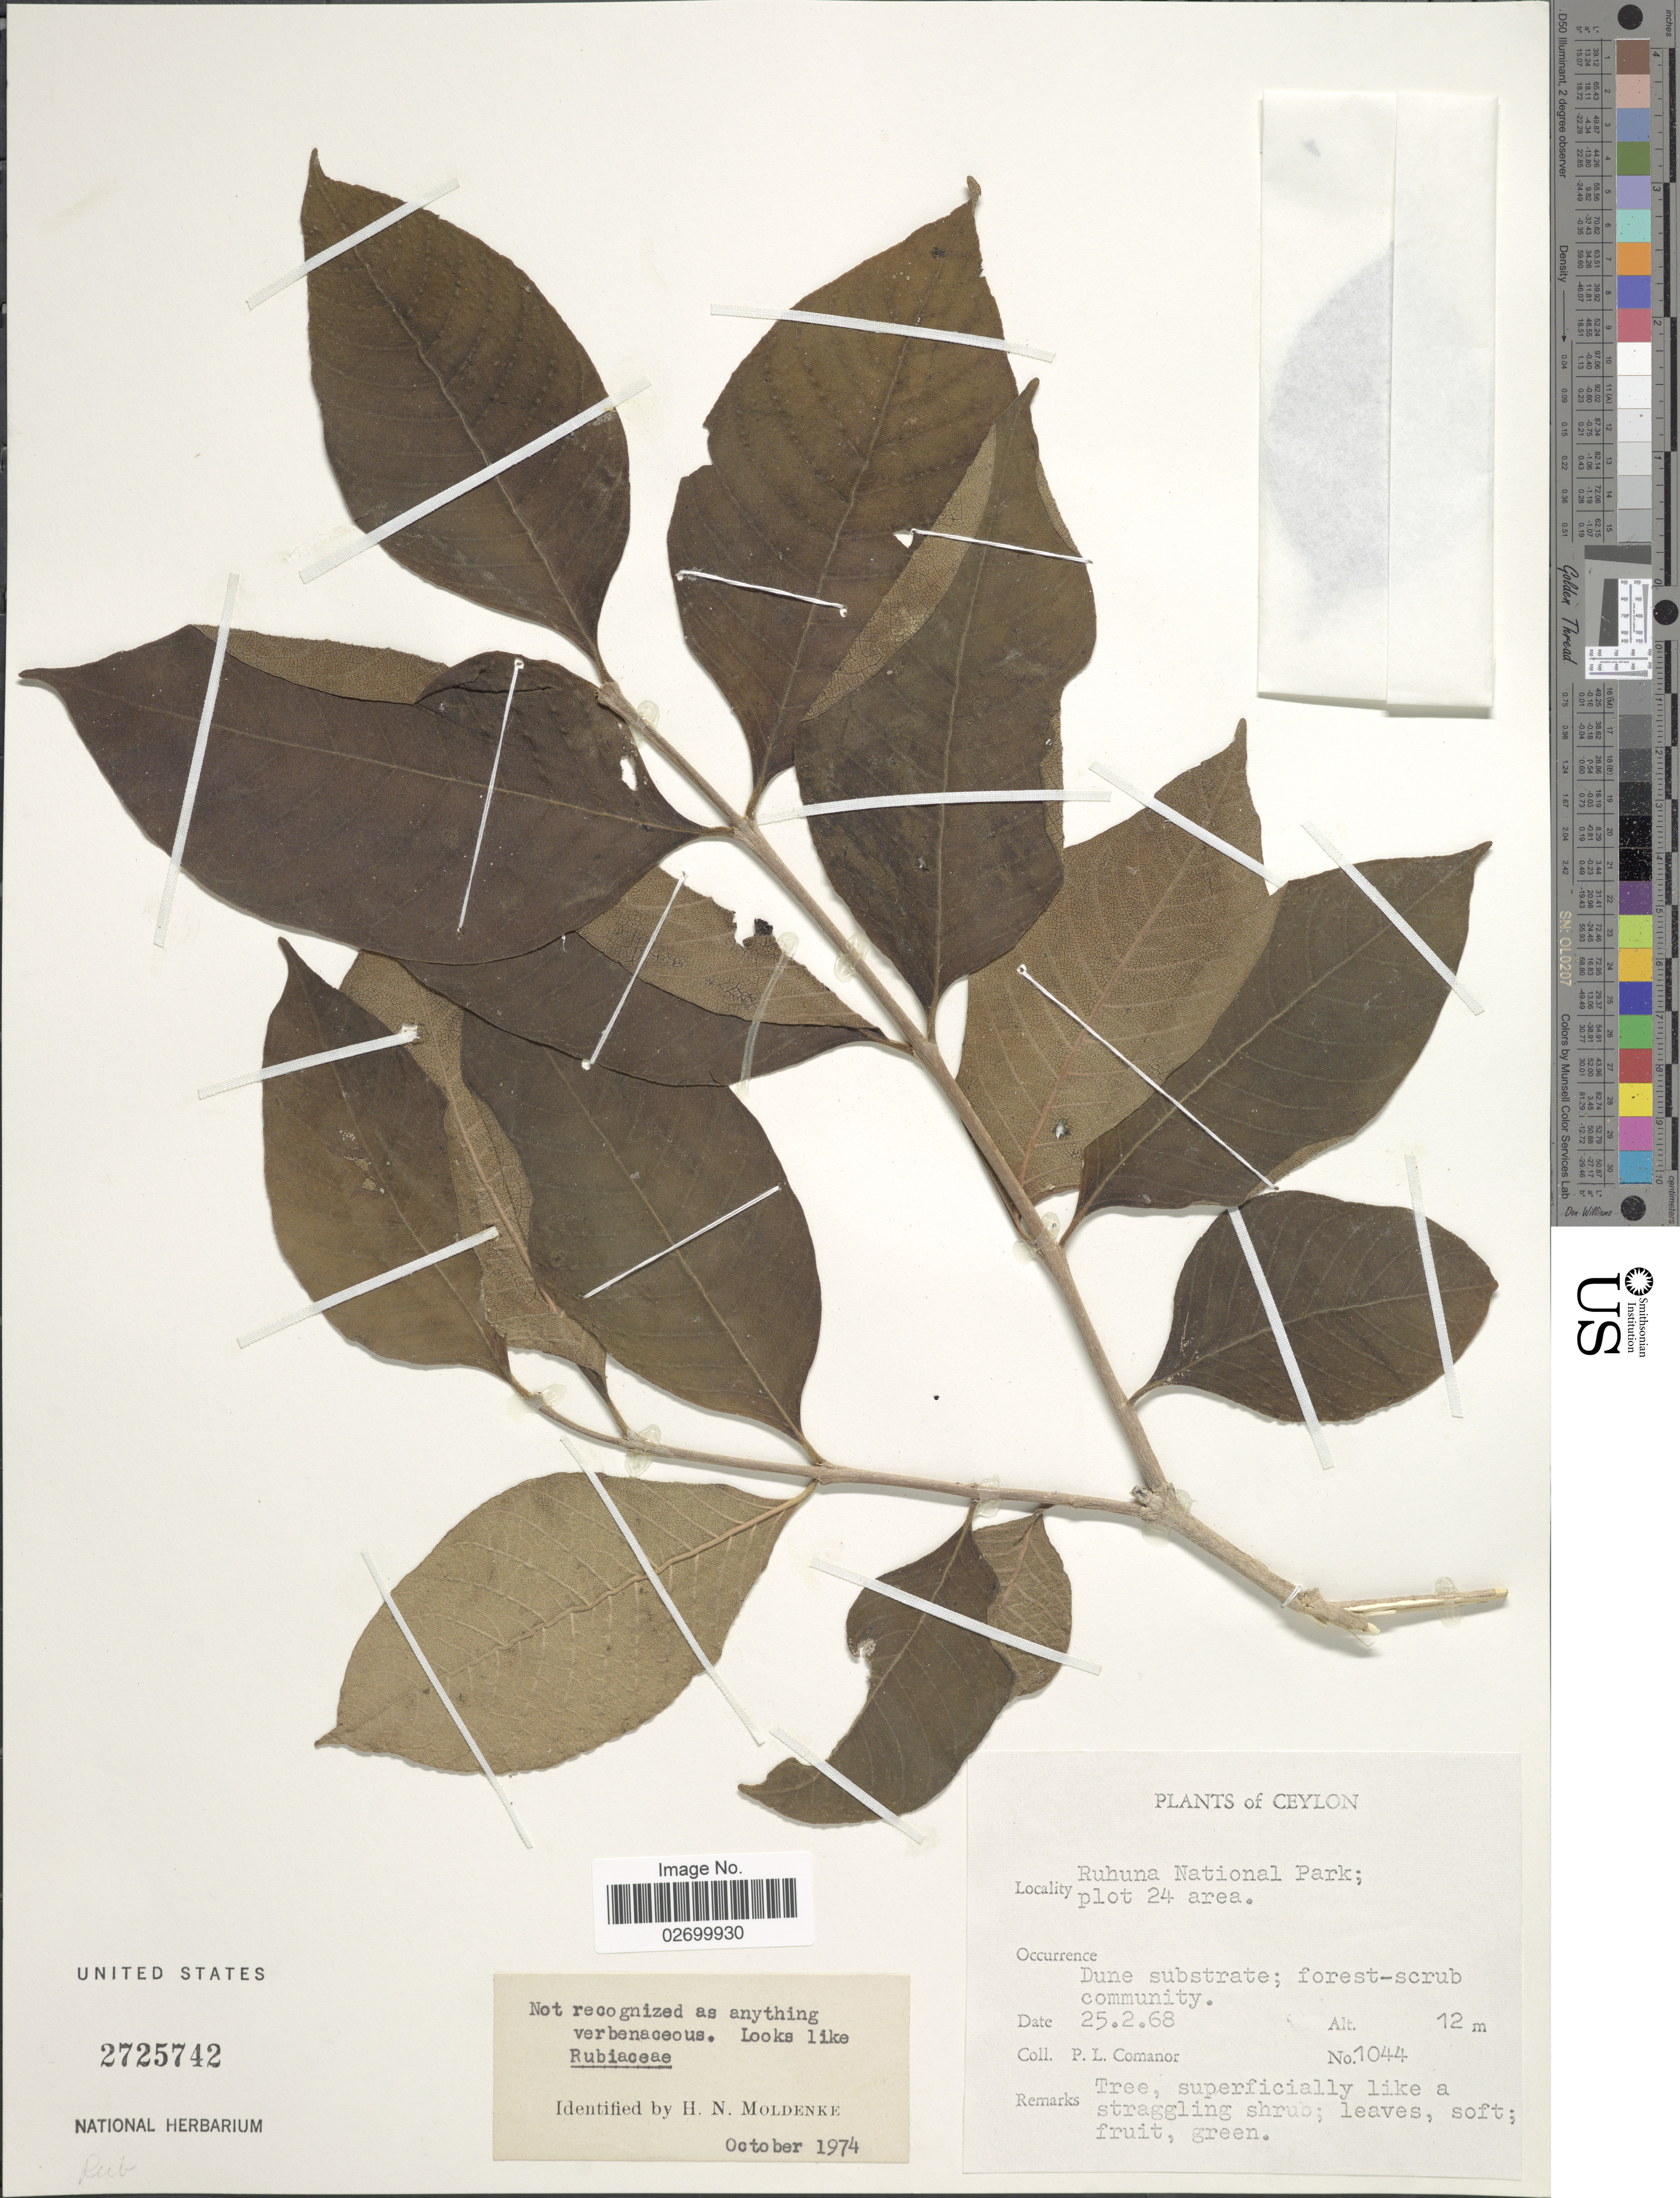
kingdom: Plantae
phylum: Tracheophyta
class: Magnoliopsida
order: Gentianales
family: Rubiaceae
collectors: P. Comanor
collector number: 1044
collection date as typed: Transcribed d/m/y: 25/2/68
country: Sri Lanka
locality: Ceylon, Ruhuna National Park plot 24 area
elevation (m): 12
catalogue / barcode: US 2725742